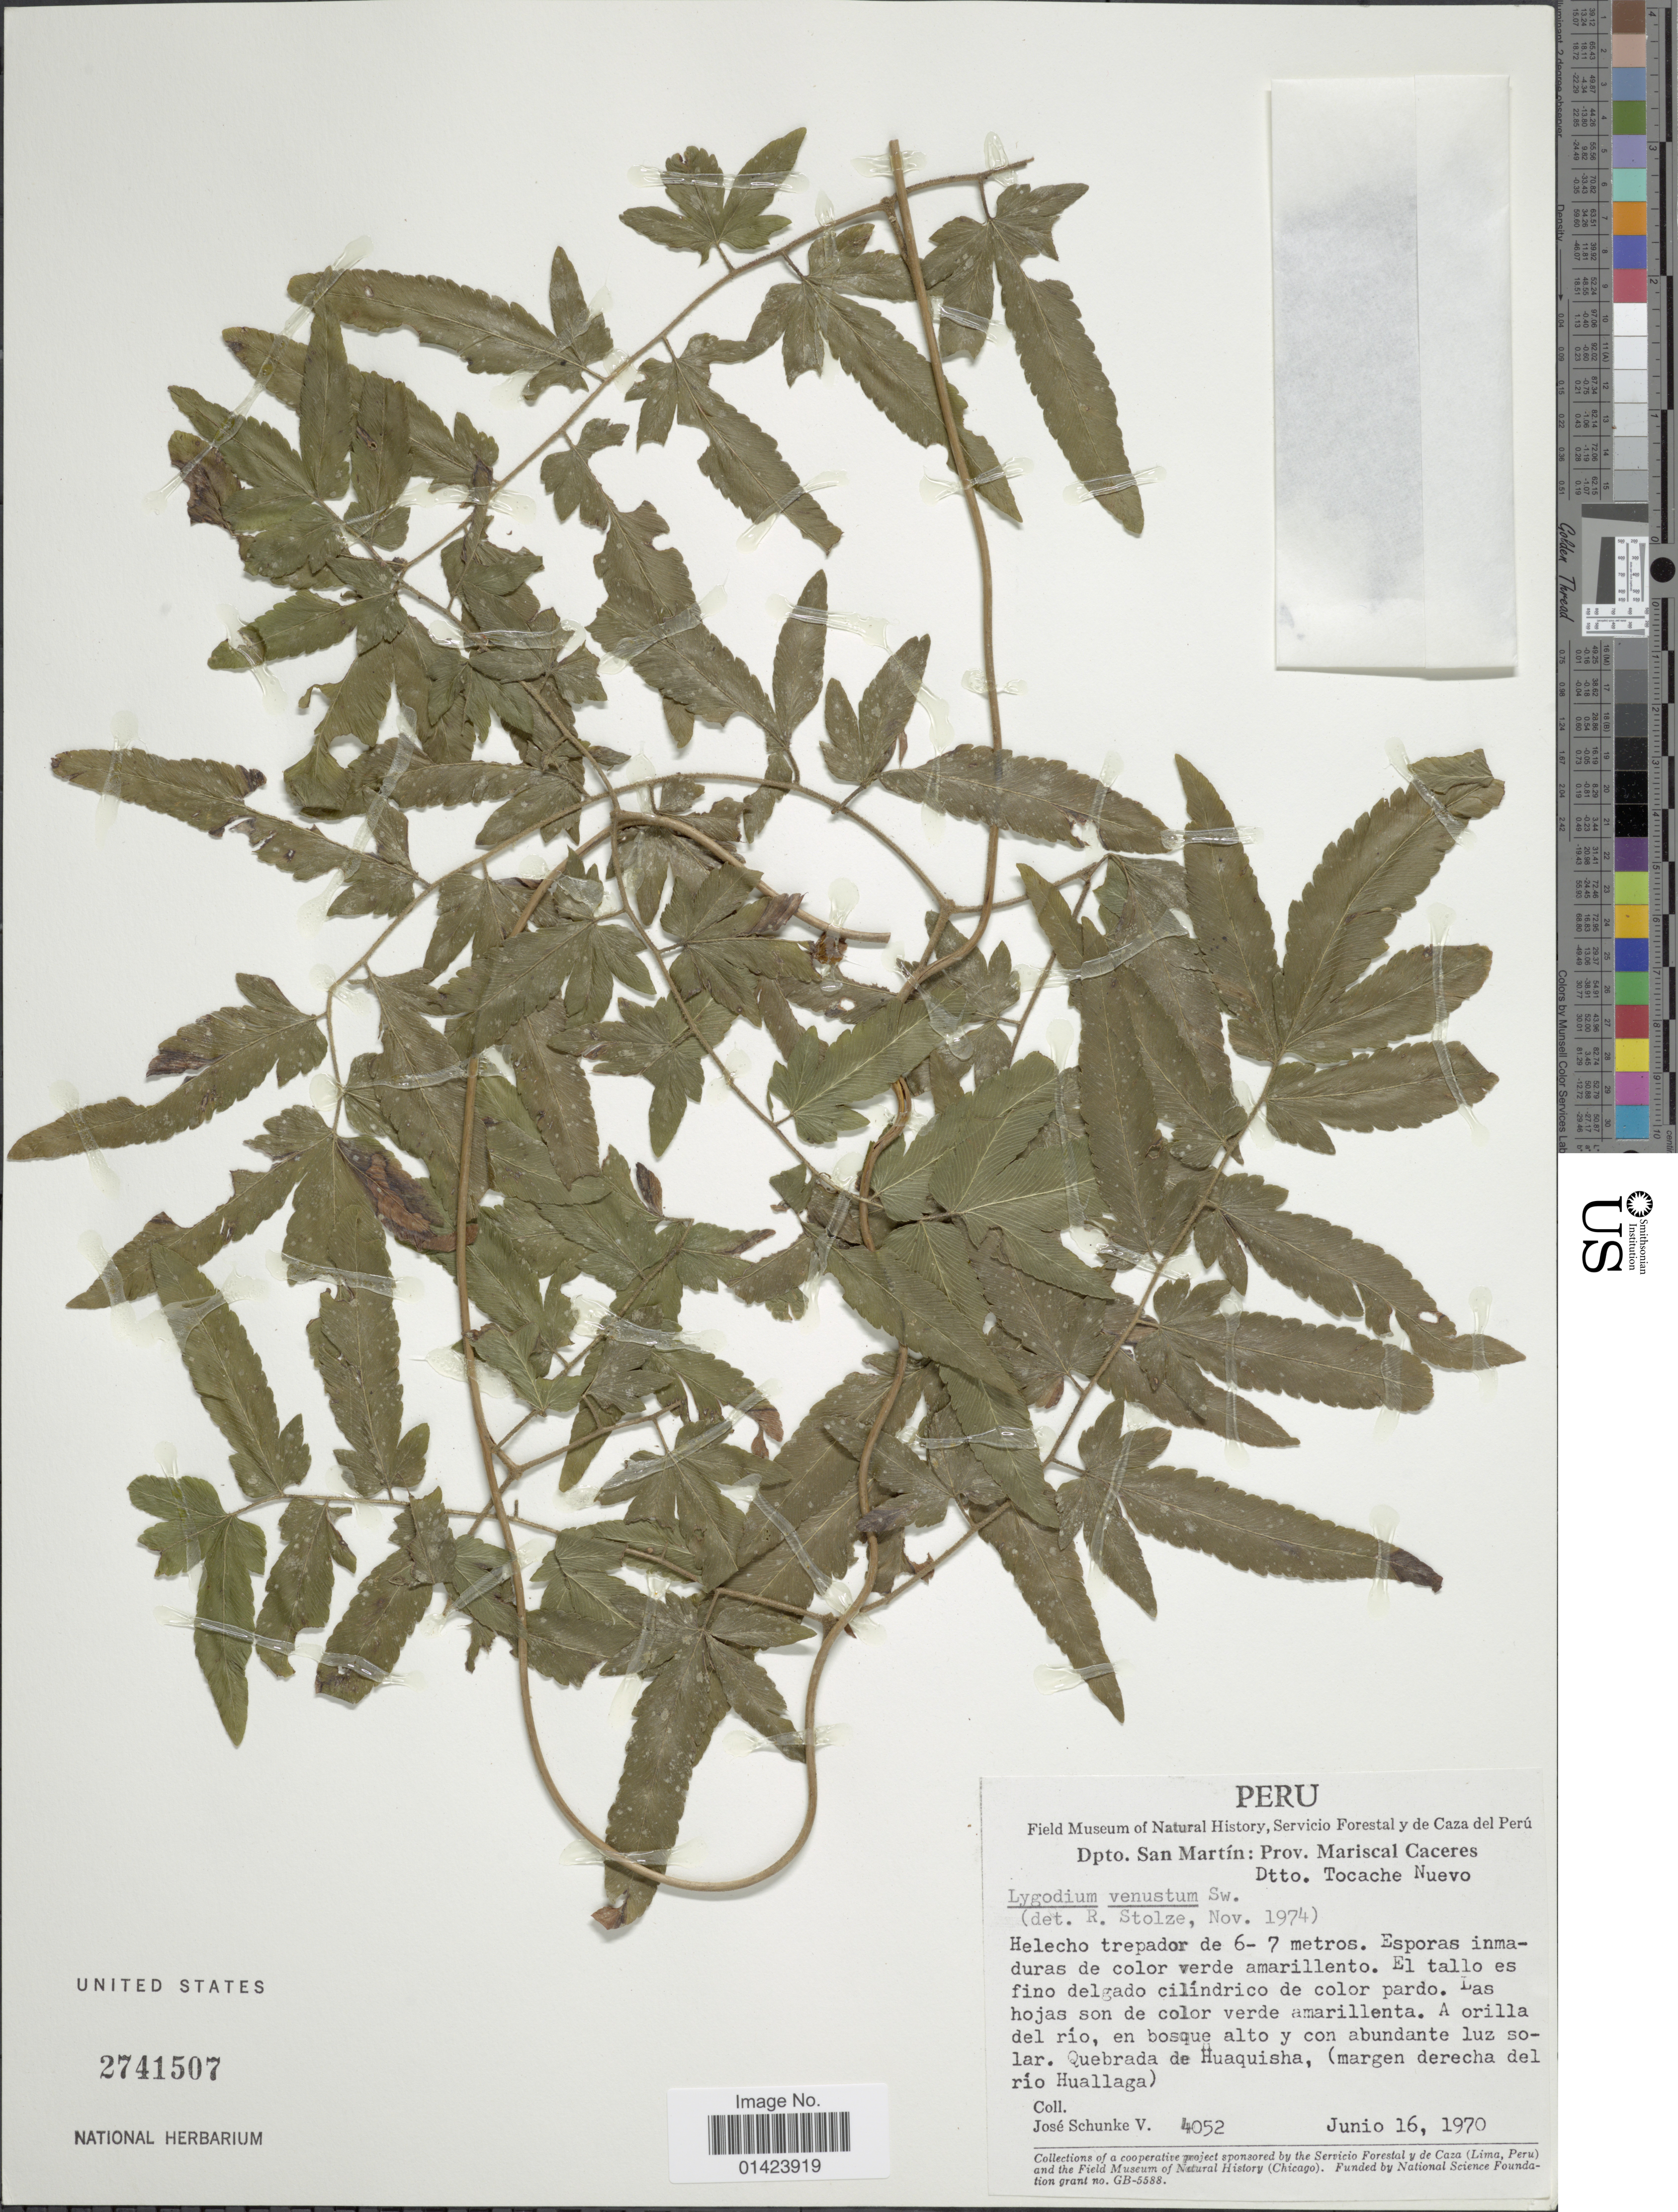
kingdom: Plantae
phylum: Tracheophyta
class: Polypodiopsida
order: Schizaeales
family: Lygodiaceae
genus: Lygodium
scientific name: Lygodium venustum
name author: Sw.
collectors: J. Schunke Vigo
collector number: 4052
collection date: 1970-06-16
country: Peru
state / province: San Martín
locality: Dpto. San Martín: Prov. Mariscal Caceres Dtto. Tocache Nuevo, Quebrada de Huaquisha(margen derecha del rio Huallaga)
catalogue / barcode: US 2741507